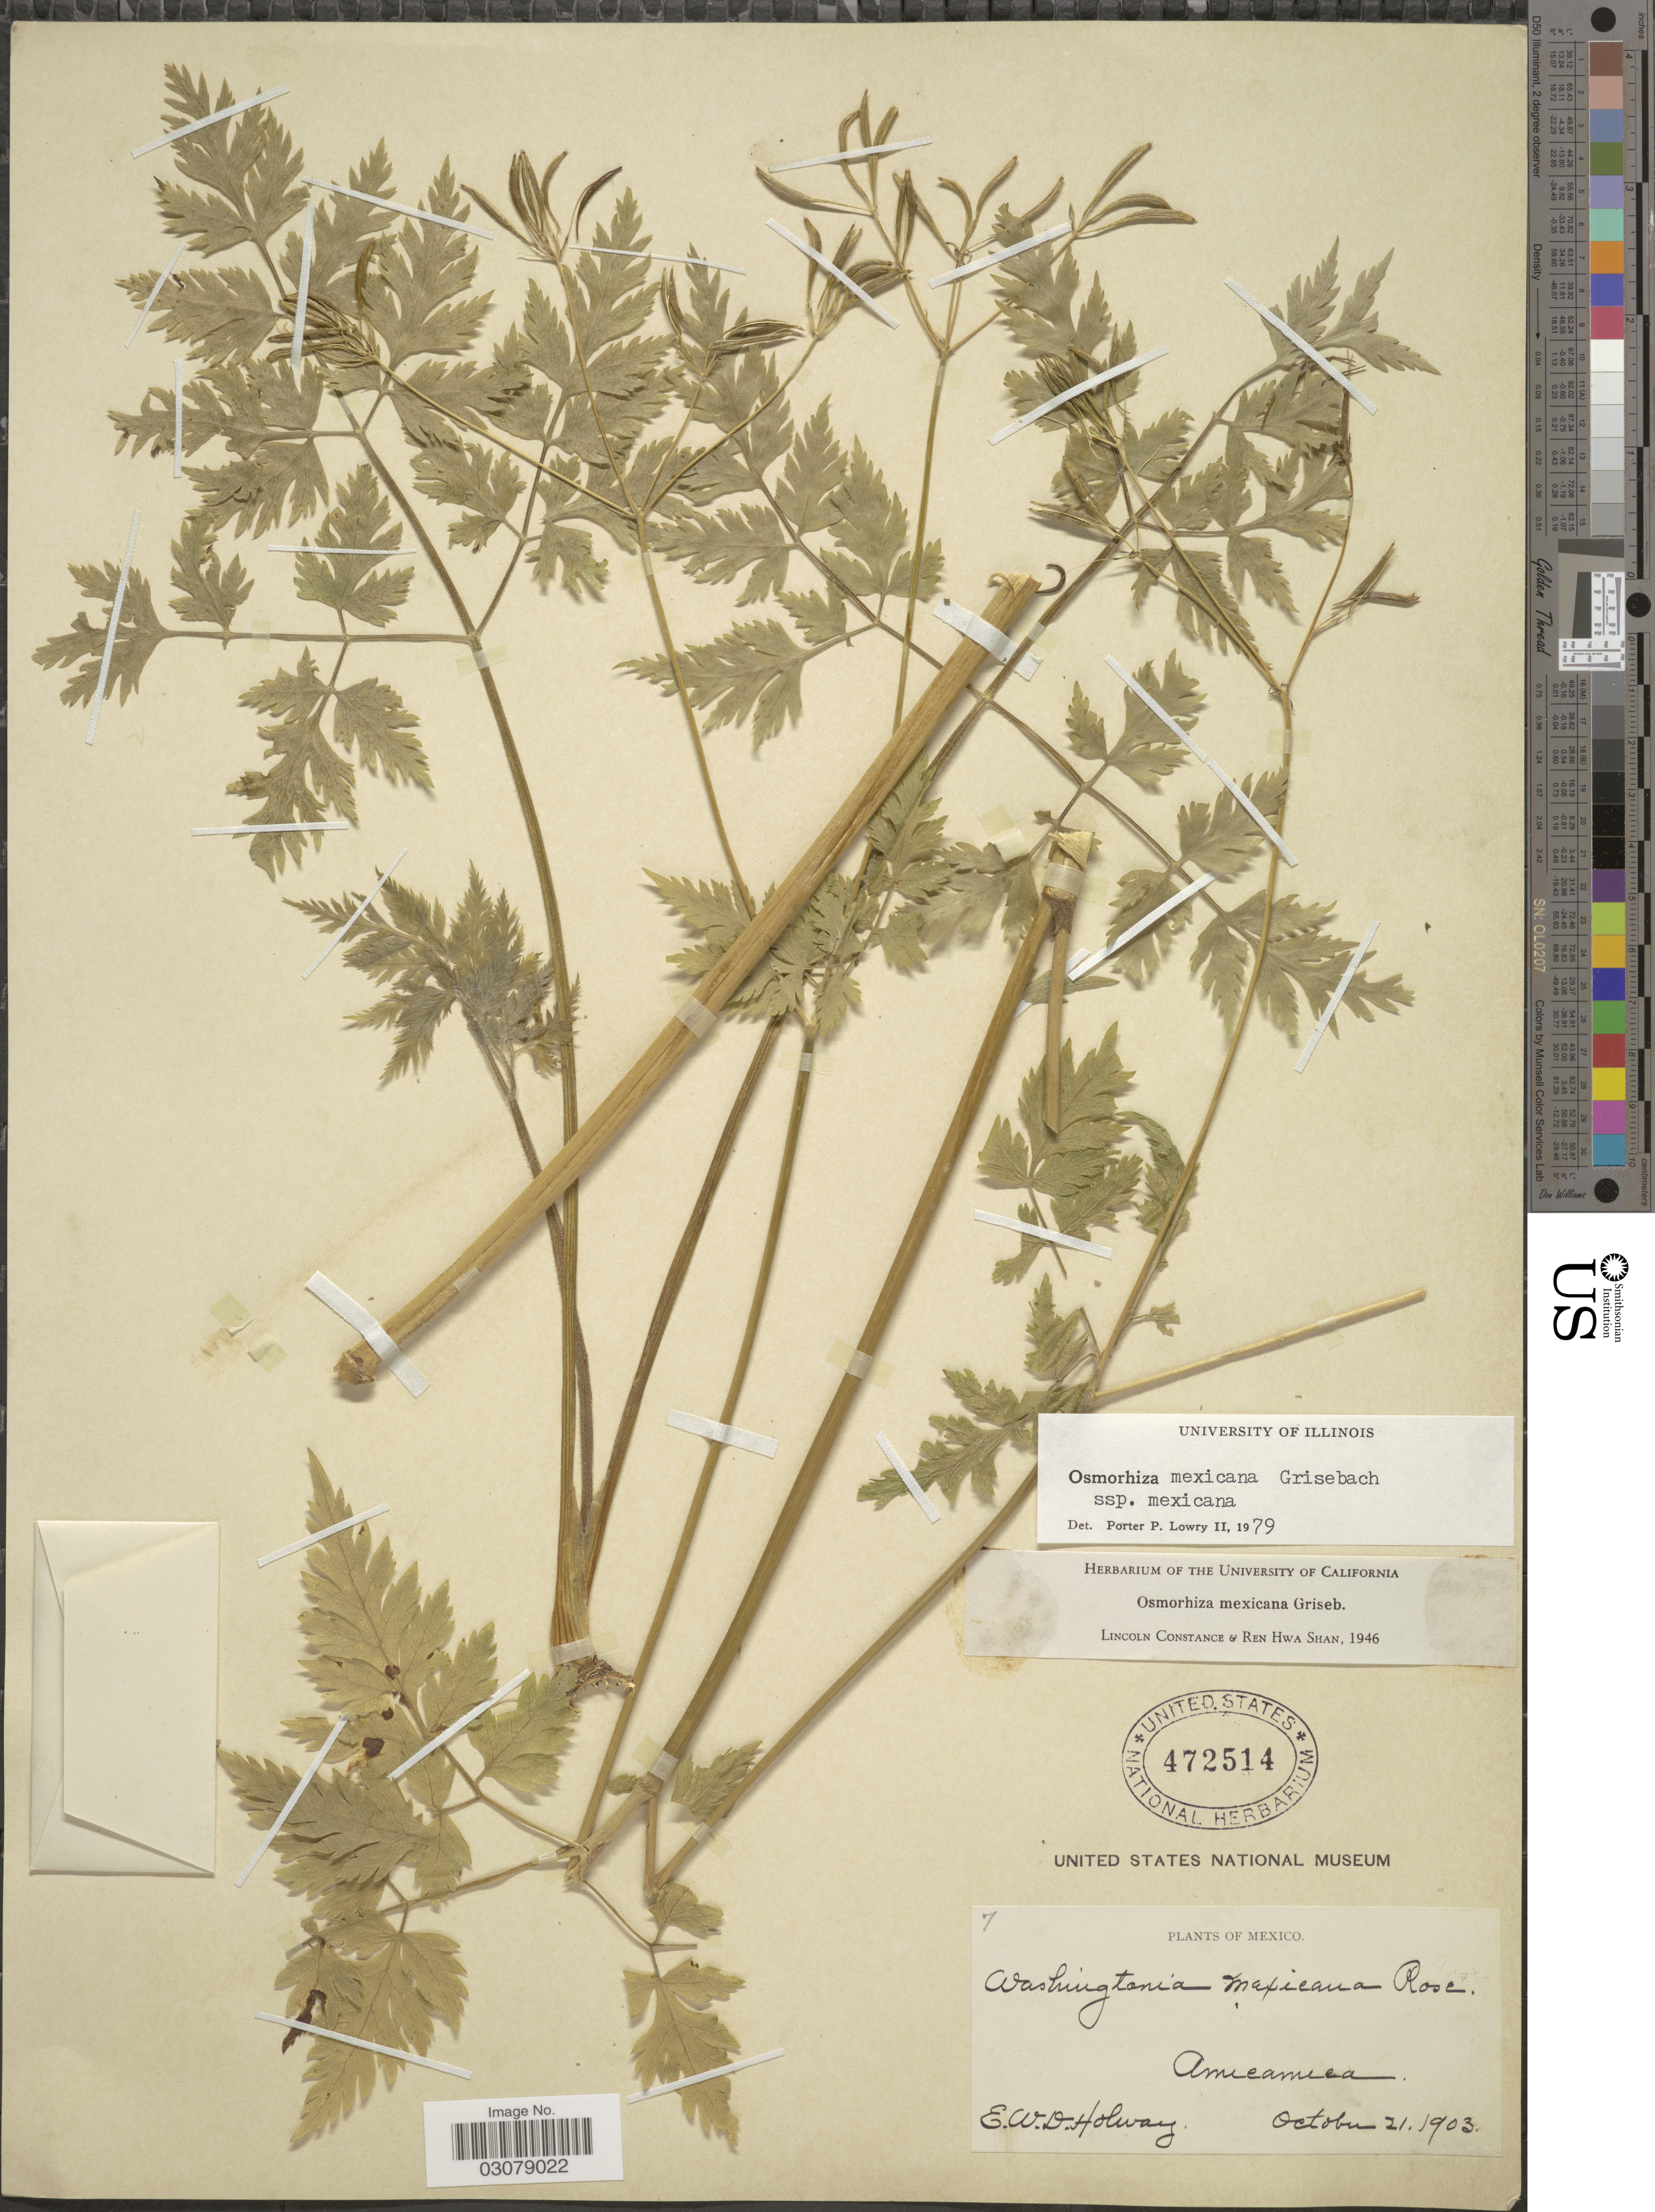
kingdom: Plantae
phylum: Tracheophyta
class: Magnoliopsida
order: Apiales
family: Apiaceae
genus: Osmorhiza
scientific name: Osmorhiza mexicana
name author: Griseb.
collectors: E. W. D. Holway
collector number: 7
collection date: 1903-10-21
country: Mexico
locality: Amecameca.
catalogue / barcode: US 472514